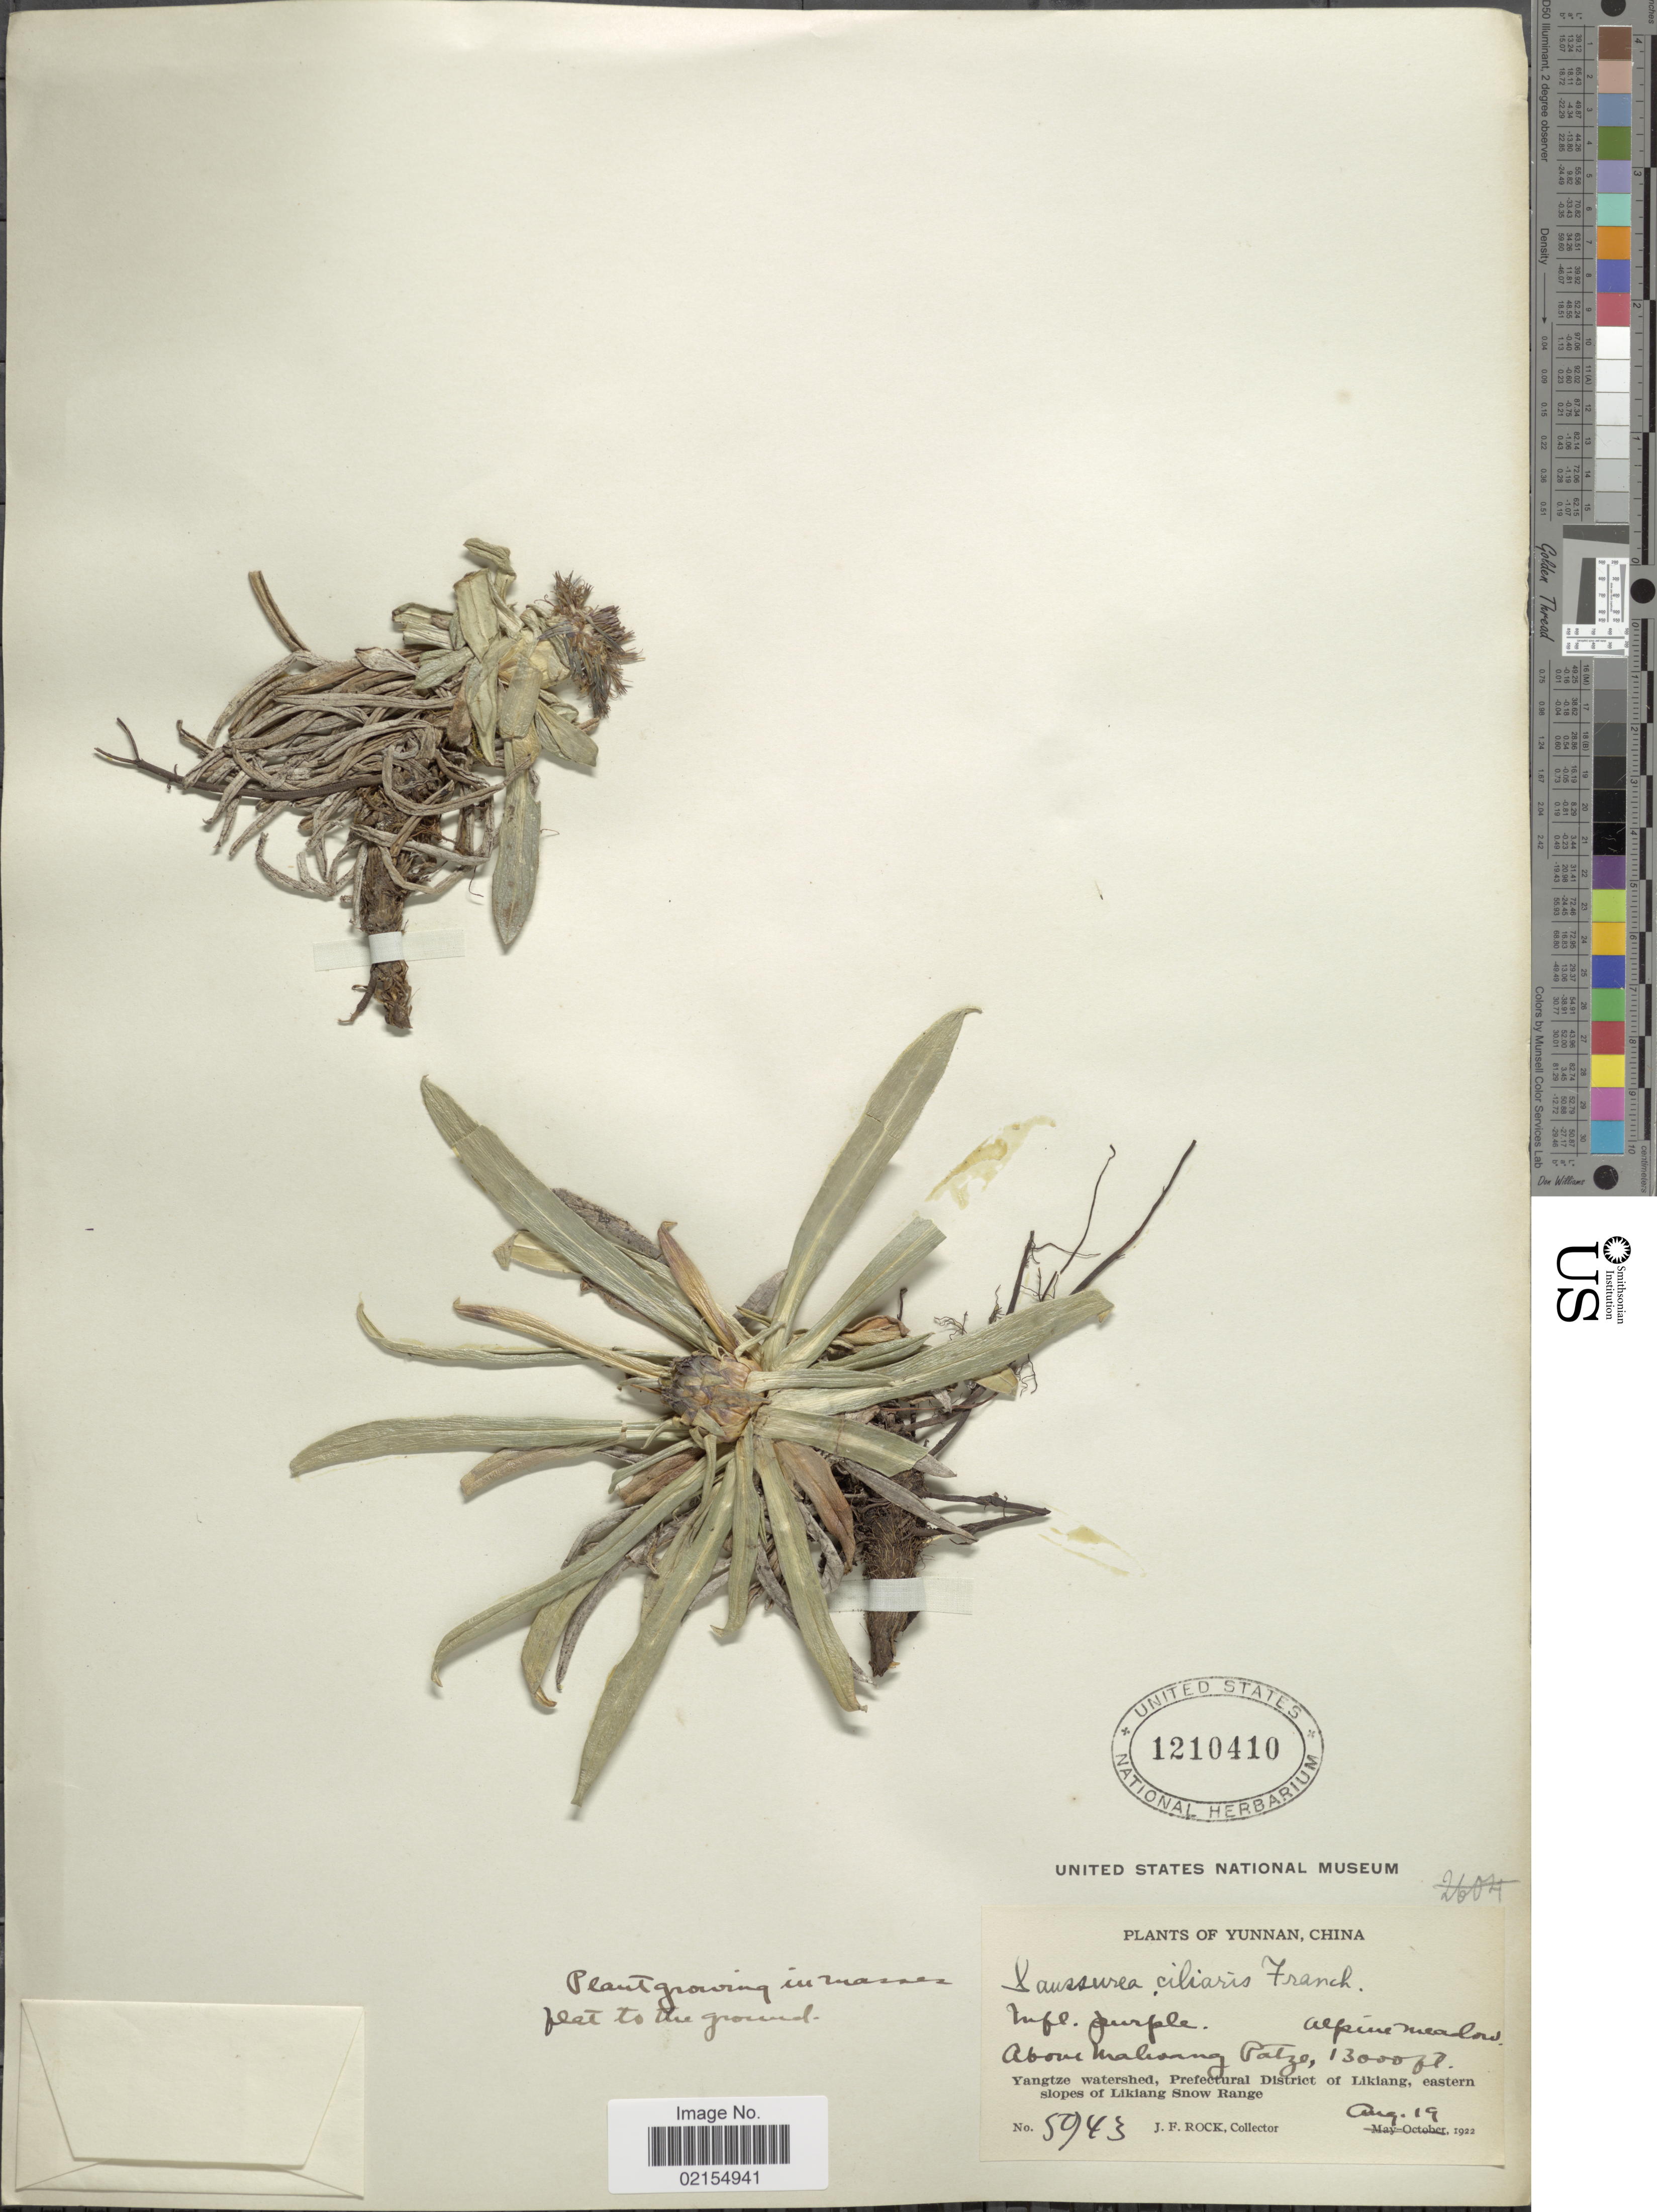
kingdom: Plantae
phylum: Tracheophyta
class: Magnoliopsida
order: Asterales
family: Asteraceae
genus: Saussurea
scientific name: Saussurea ciliaris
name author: Franch.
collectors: J. Rock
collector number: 5943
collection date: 1922-08-19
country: China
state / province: Yunnan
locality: Yunnan, China, Above Mahoang Patze, Yangtze watershed, Prefectural District of Likiang, eastern slopes of Likiang Snow Range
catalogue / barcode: US 1210410